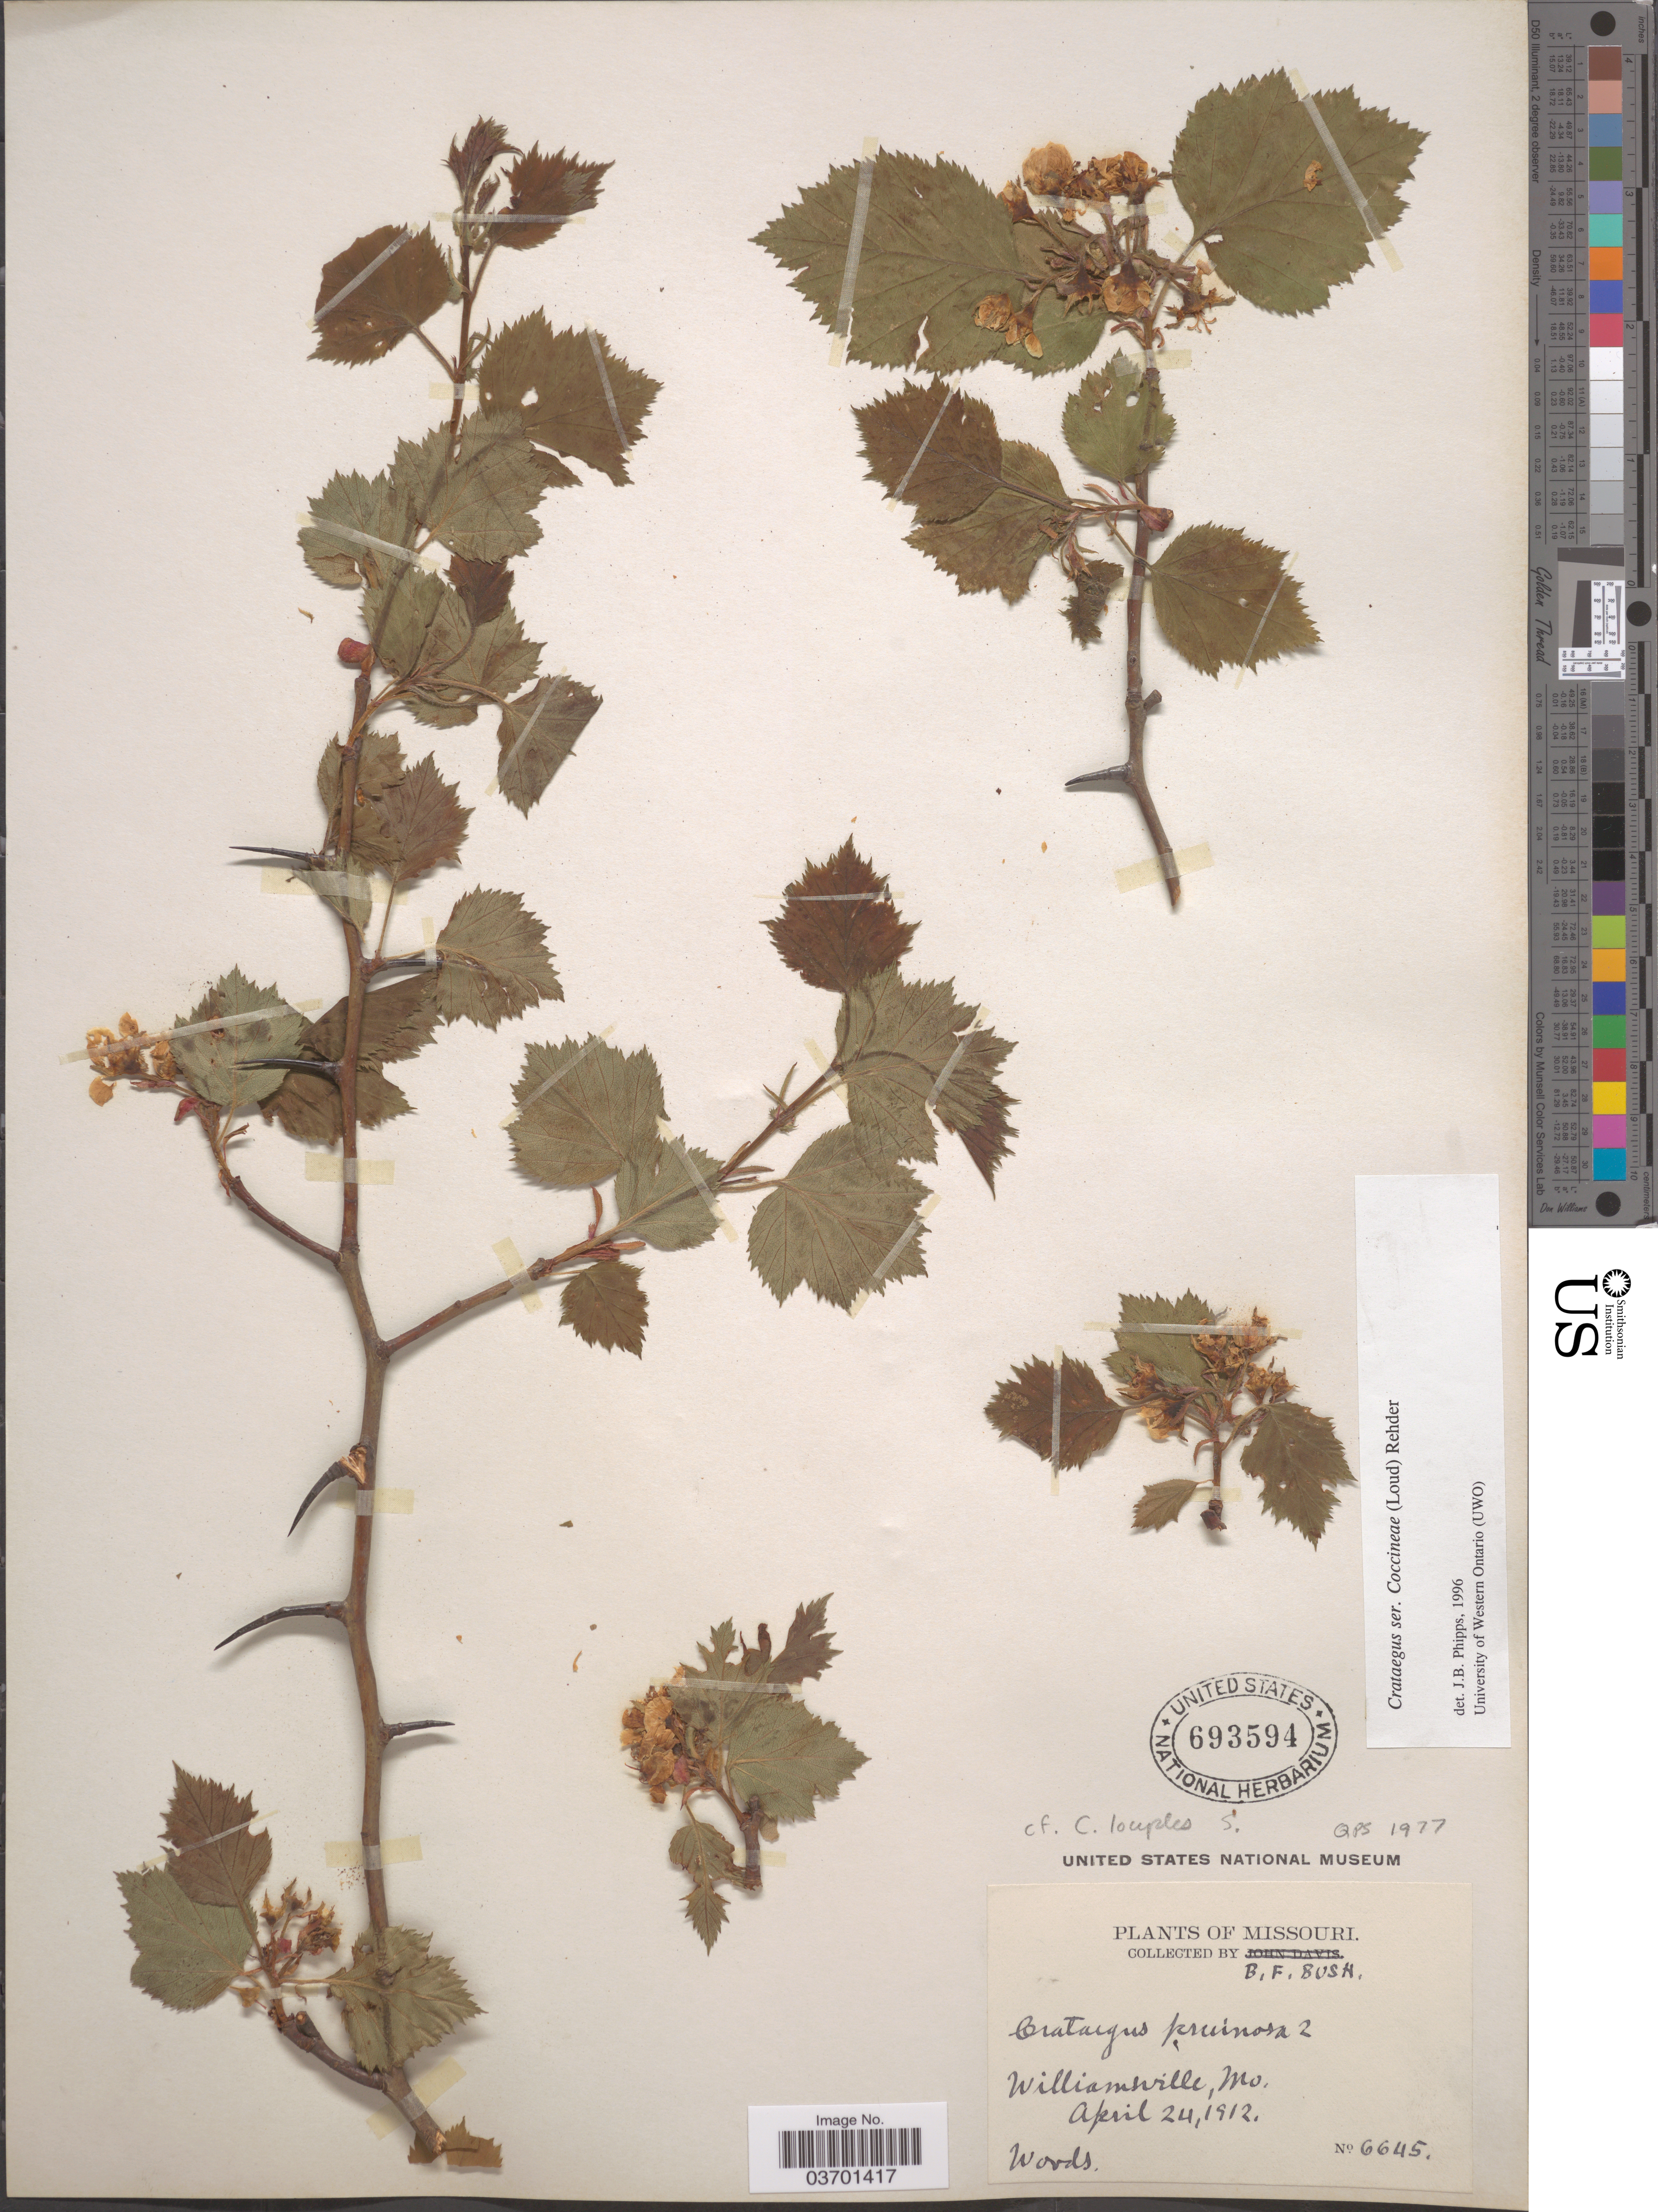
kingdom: Plantae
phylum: Tracheophyta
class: Magnoliopsida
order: Rosales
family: Rosaceae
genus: Crataegus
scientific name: Crataegus pruinosa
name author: (H.L. Wendl.) K. Koch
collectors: B. F. Bush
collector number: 6645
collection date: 1912-04-24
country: United States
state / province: Missouri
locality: Williamsville.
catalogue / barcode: US 693594